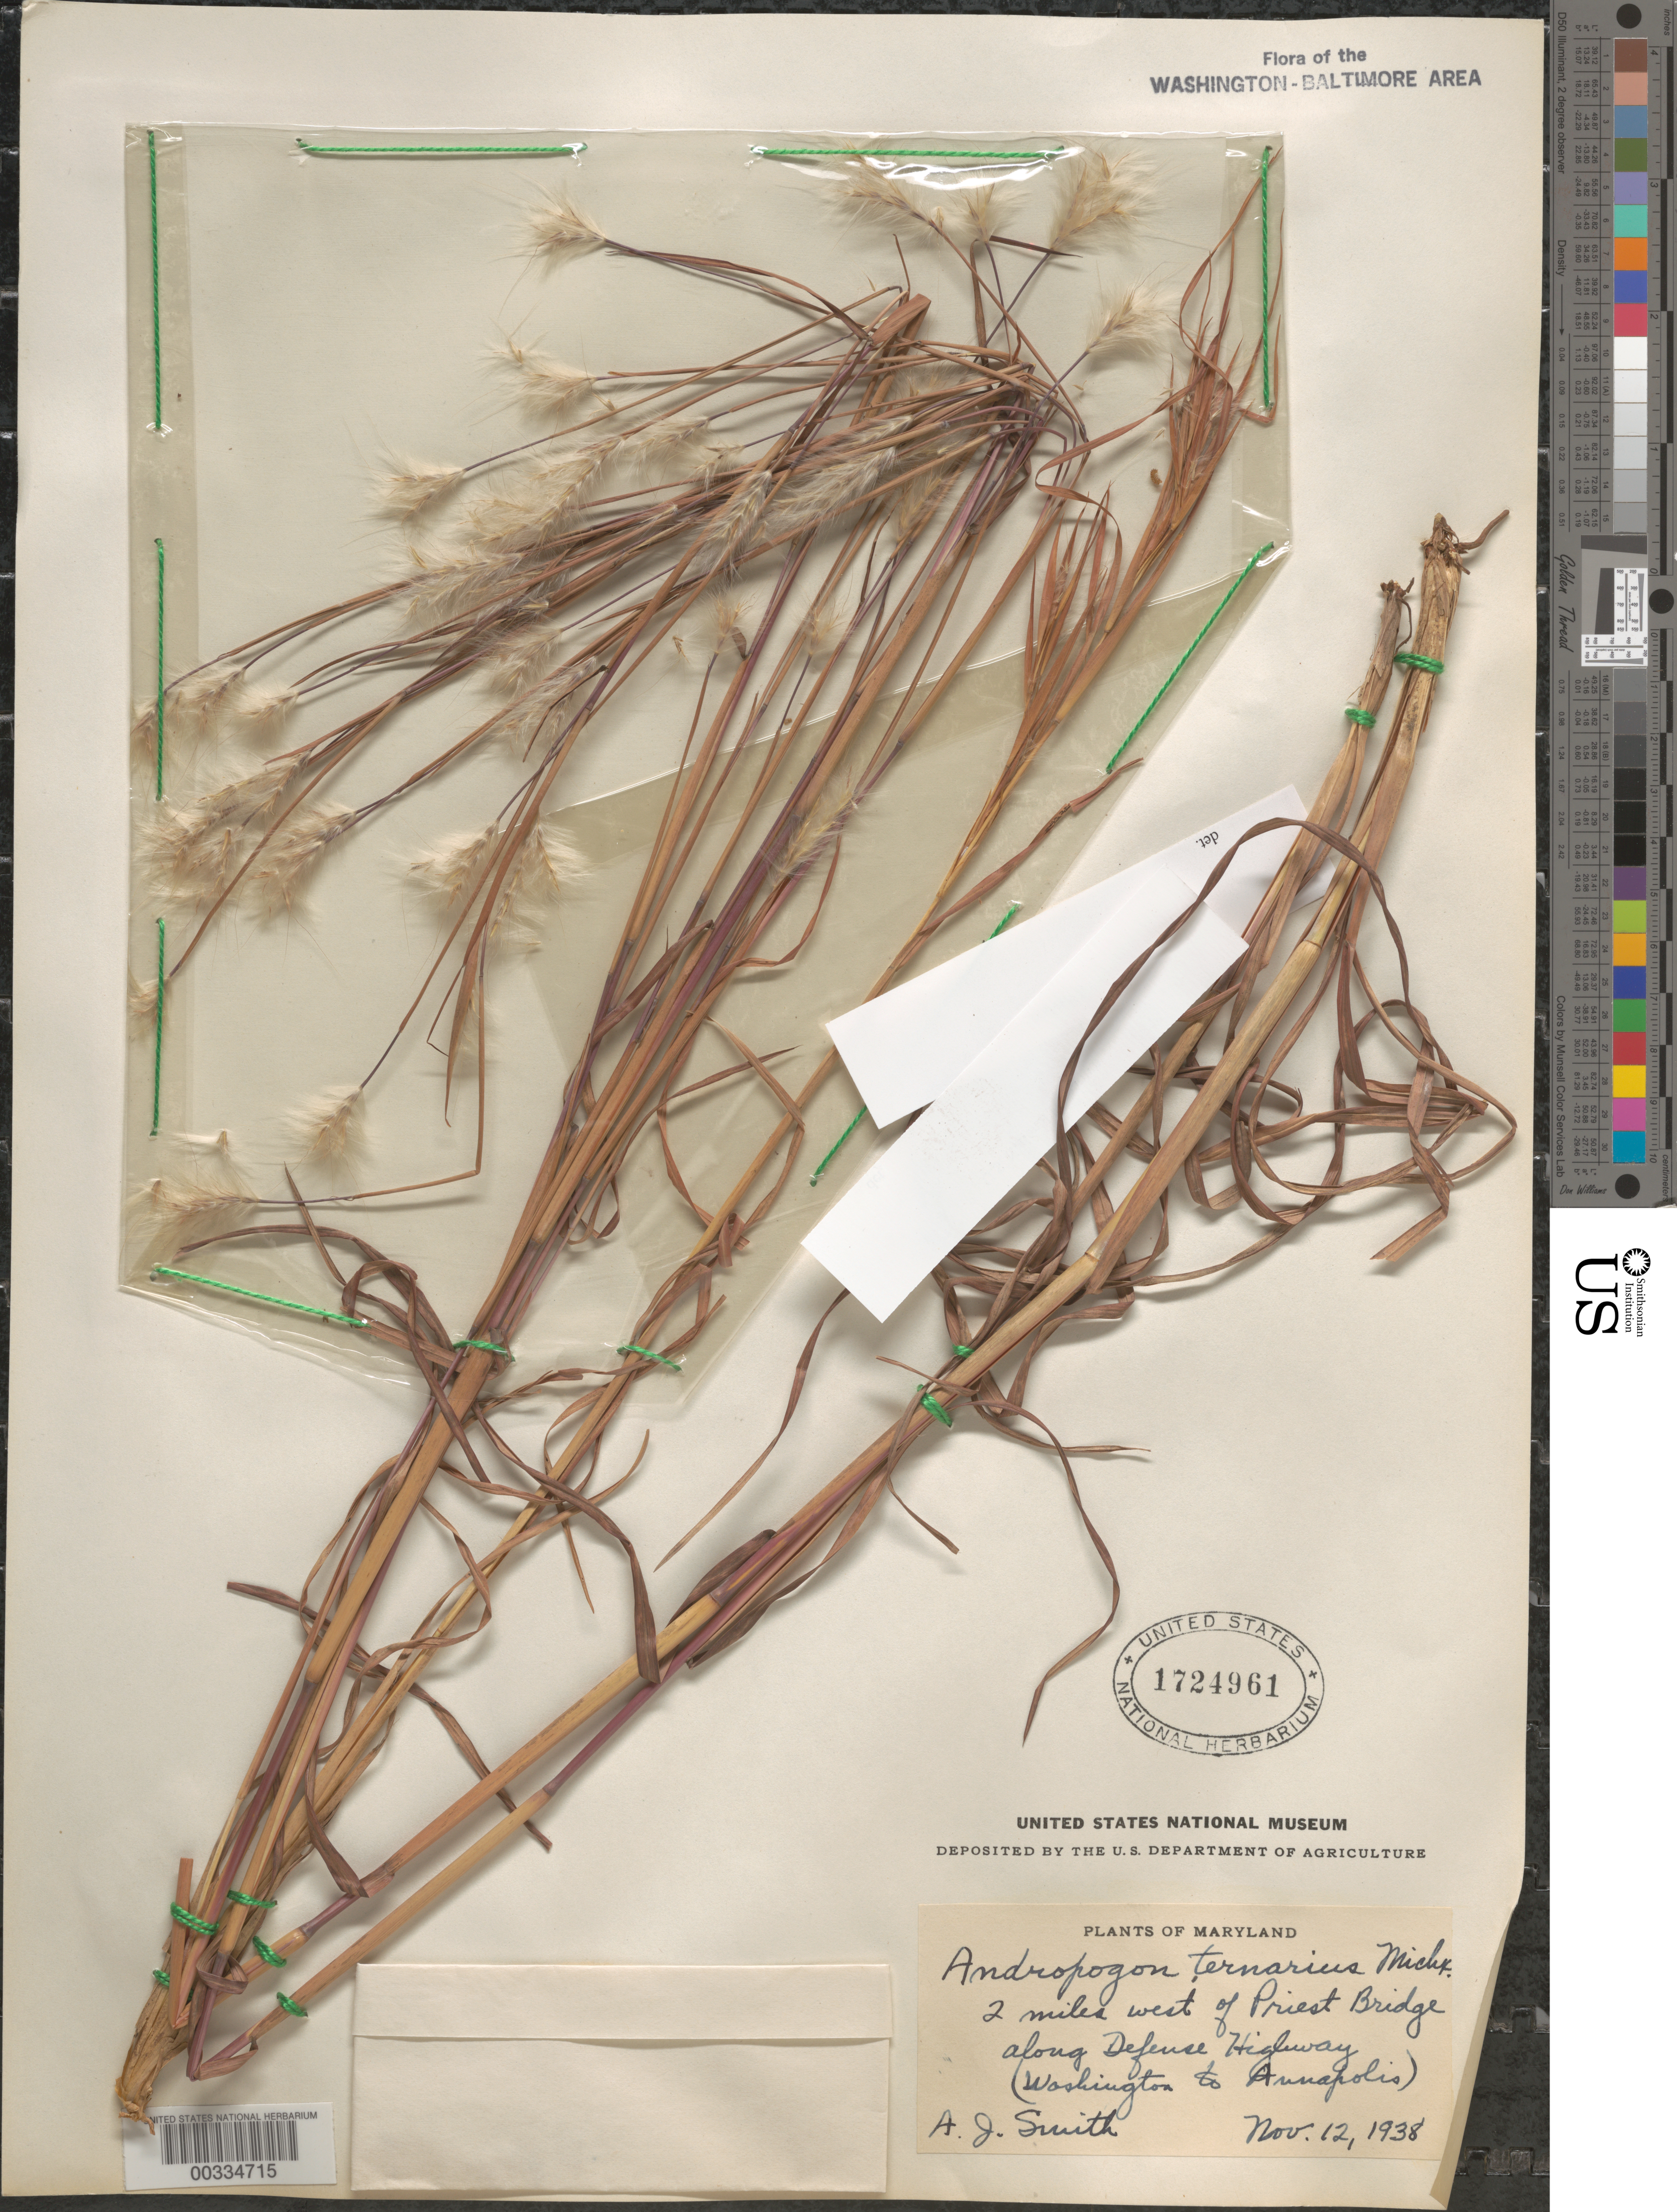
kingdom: Plantae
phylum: Tracheophyta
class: Liliopsida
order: Poales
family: Poaceae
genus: Andropogon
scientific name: Andropogon ternarius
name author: Michx.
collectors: A. J. Smith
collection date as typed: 12 Nov 1938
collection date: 1938-11-12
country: United States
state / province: Maryland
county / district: Prince George's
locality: Along Defense, Priest Bridge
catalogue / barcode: US 1724961